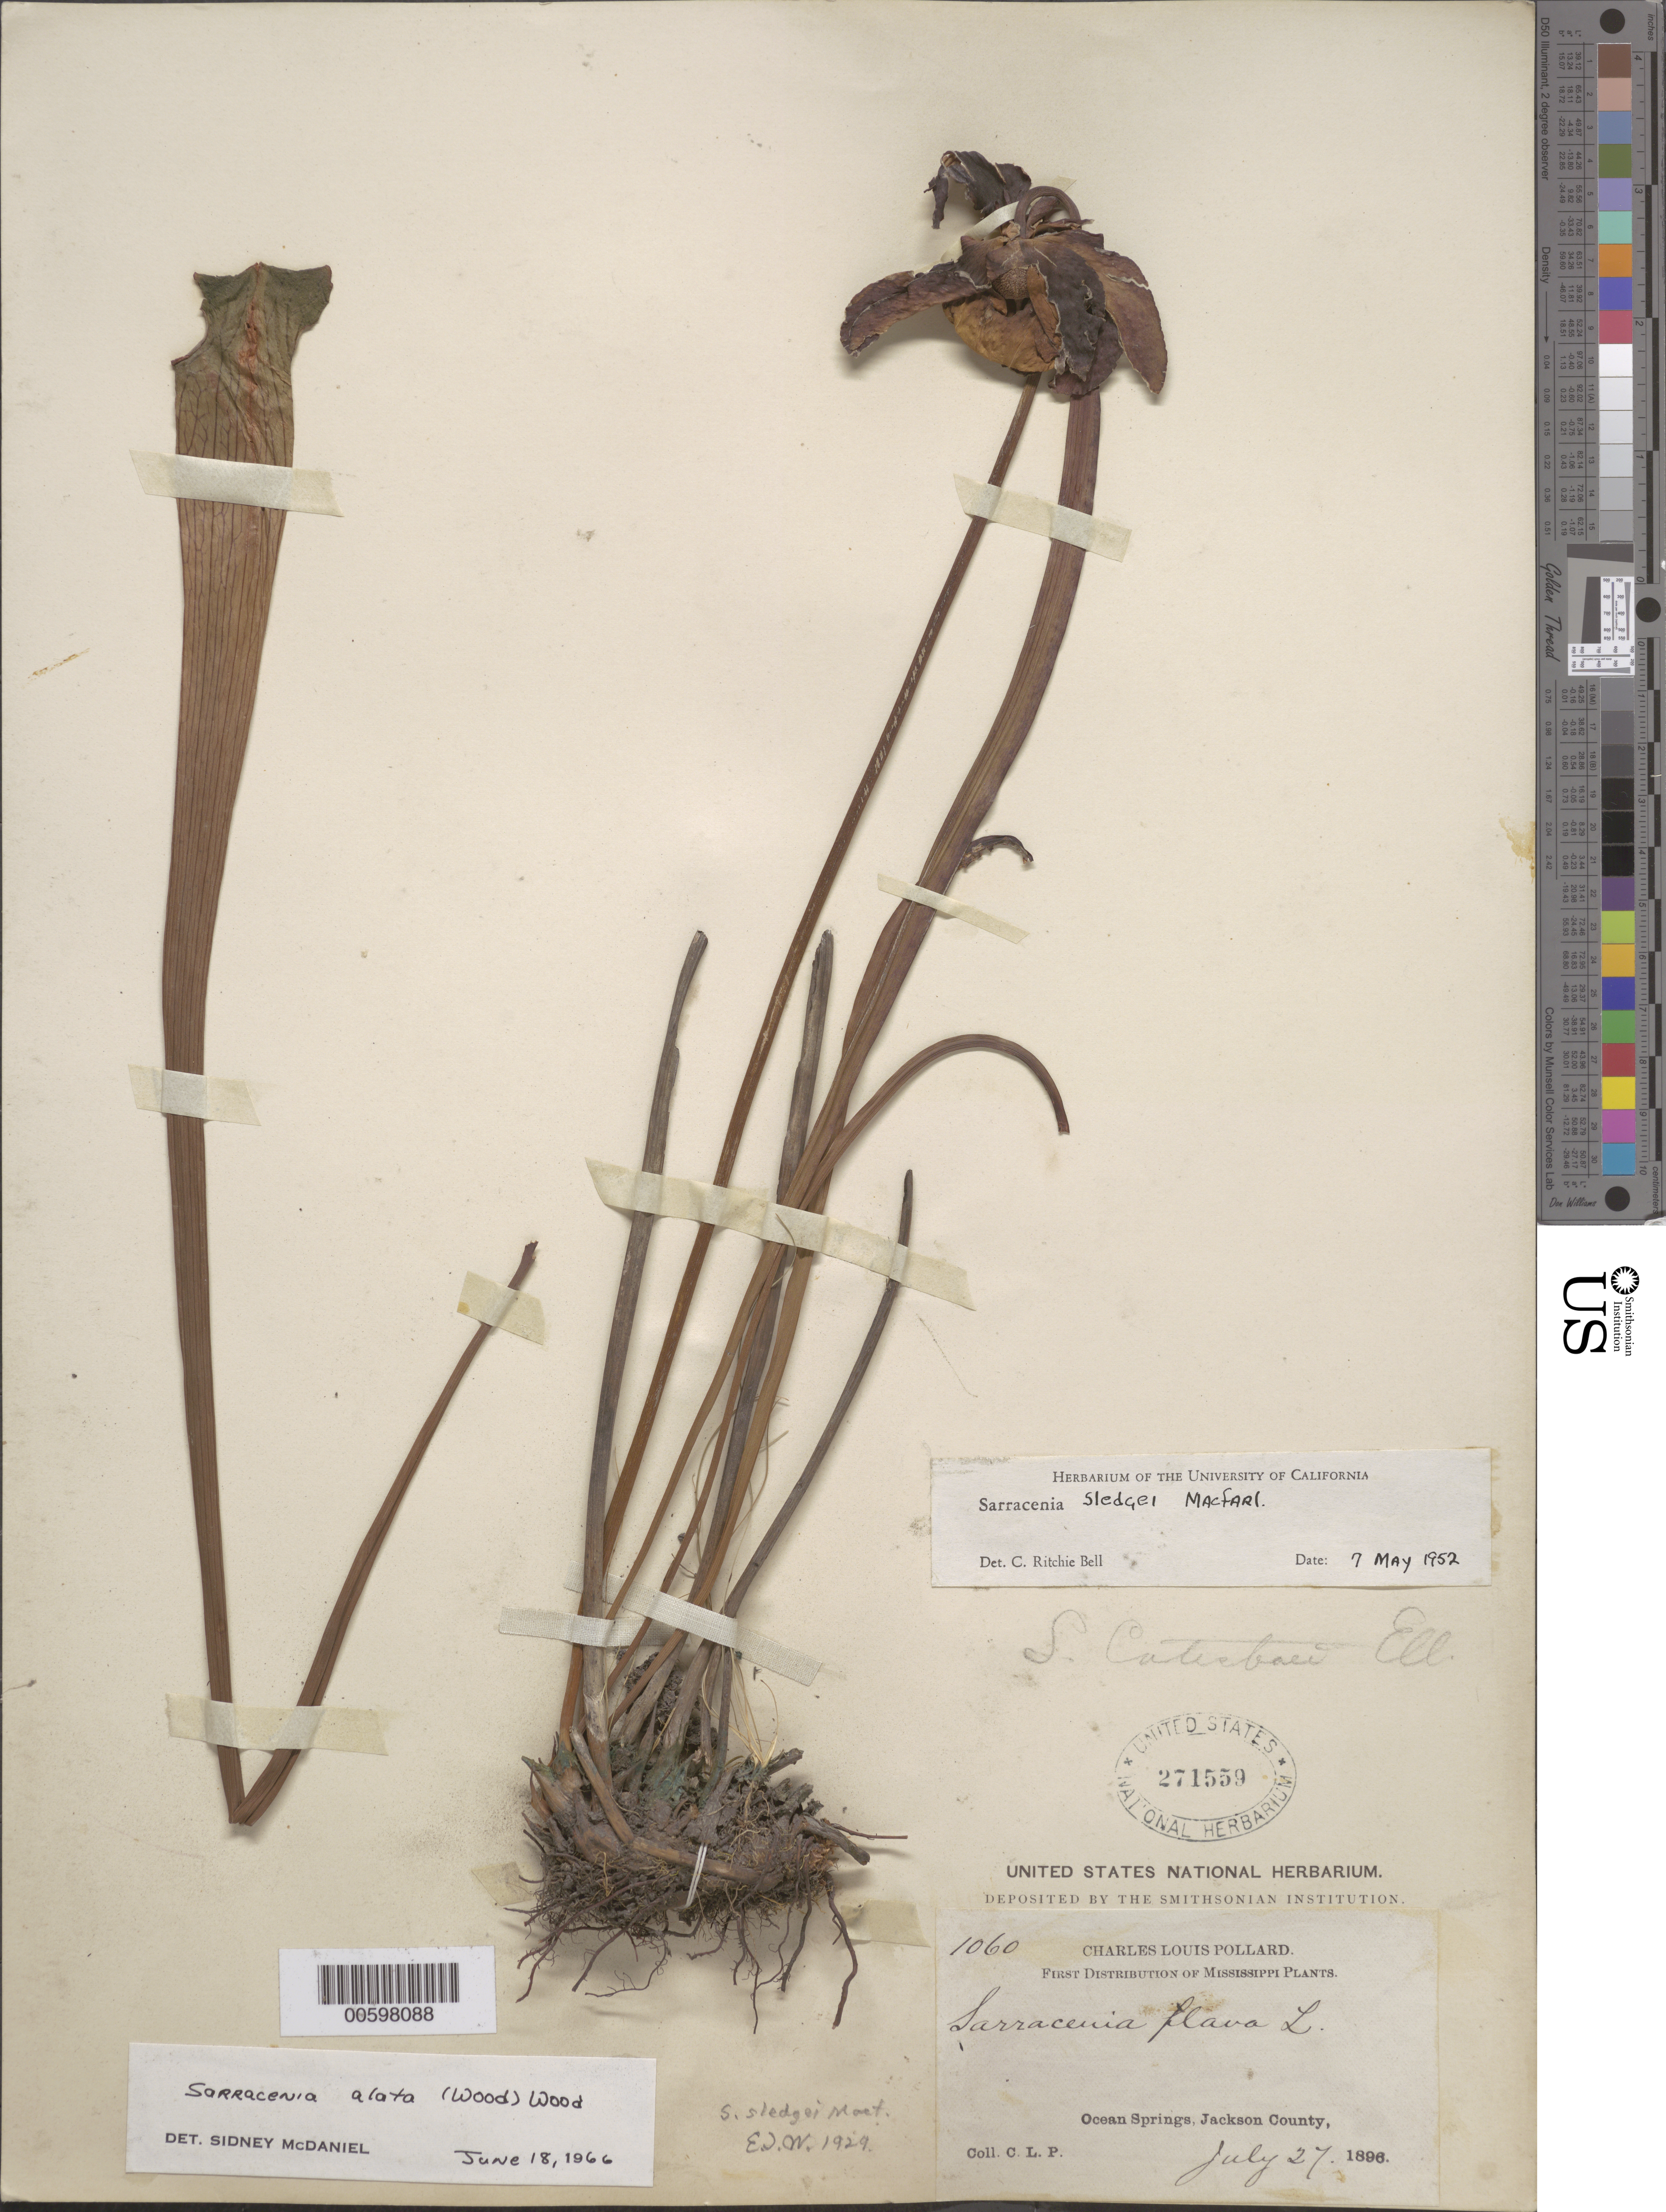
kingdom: Plantae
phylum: Tracheophyta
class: Magnoliopsida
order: Ericales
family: Sarraceniaceae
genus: Sarracenia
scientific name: Sarracenia alata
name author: (Alph. Wood) Alph. Wood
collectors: C. L. Pollard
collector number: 1060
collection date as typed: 27 Jul 1896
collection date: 1896-07-27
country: United States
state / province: Mississippi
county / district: Jackson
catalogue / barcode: US 271559